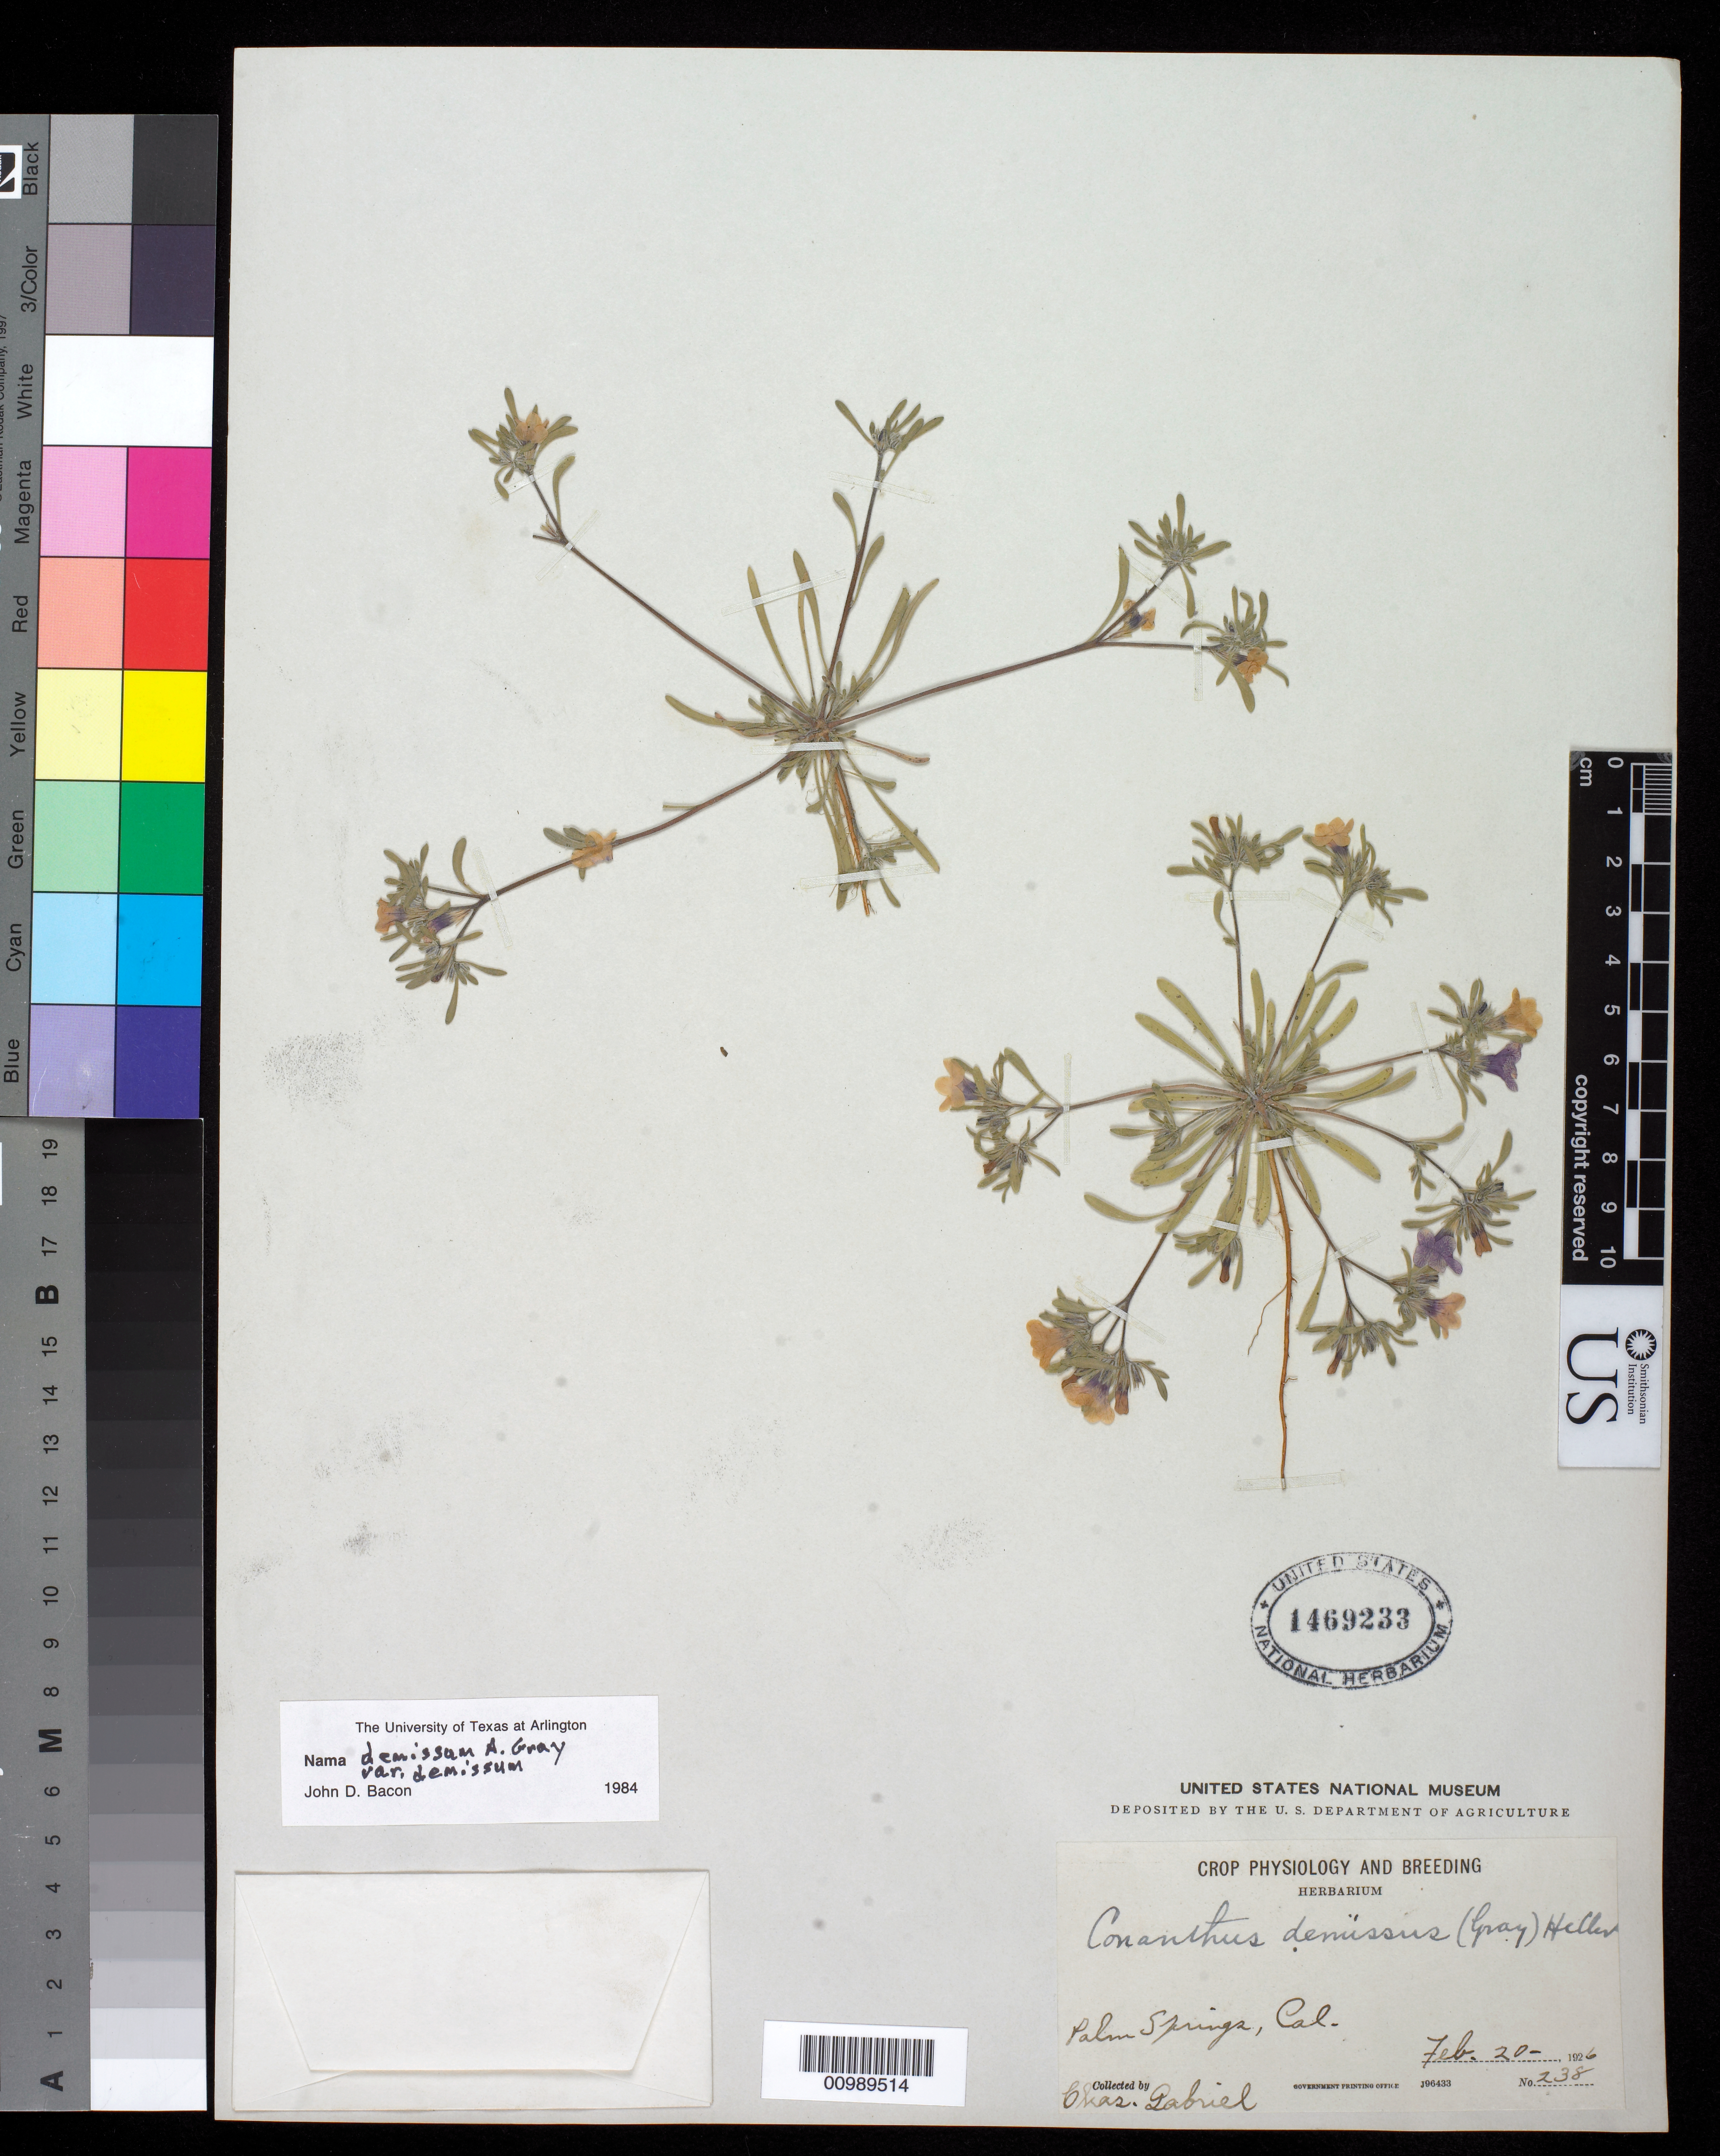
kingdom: Plantae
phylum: Tracheophyta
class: Magnoliopsida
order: Boraginales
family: Namaceae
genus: Nama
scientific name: Nama demissum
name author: A. Gray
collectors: C. Gabriel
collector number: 238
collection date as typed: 20 Feb 1926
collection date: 1926-02-20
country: United States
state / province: California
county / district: Riverside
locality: Palm Springs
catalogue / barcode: US 1469233